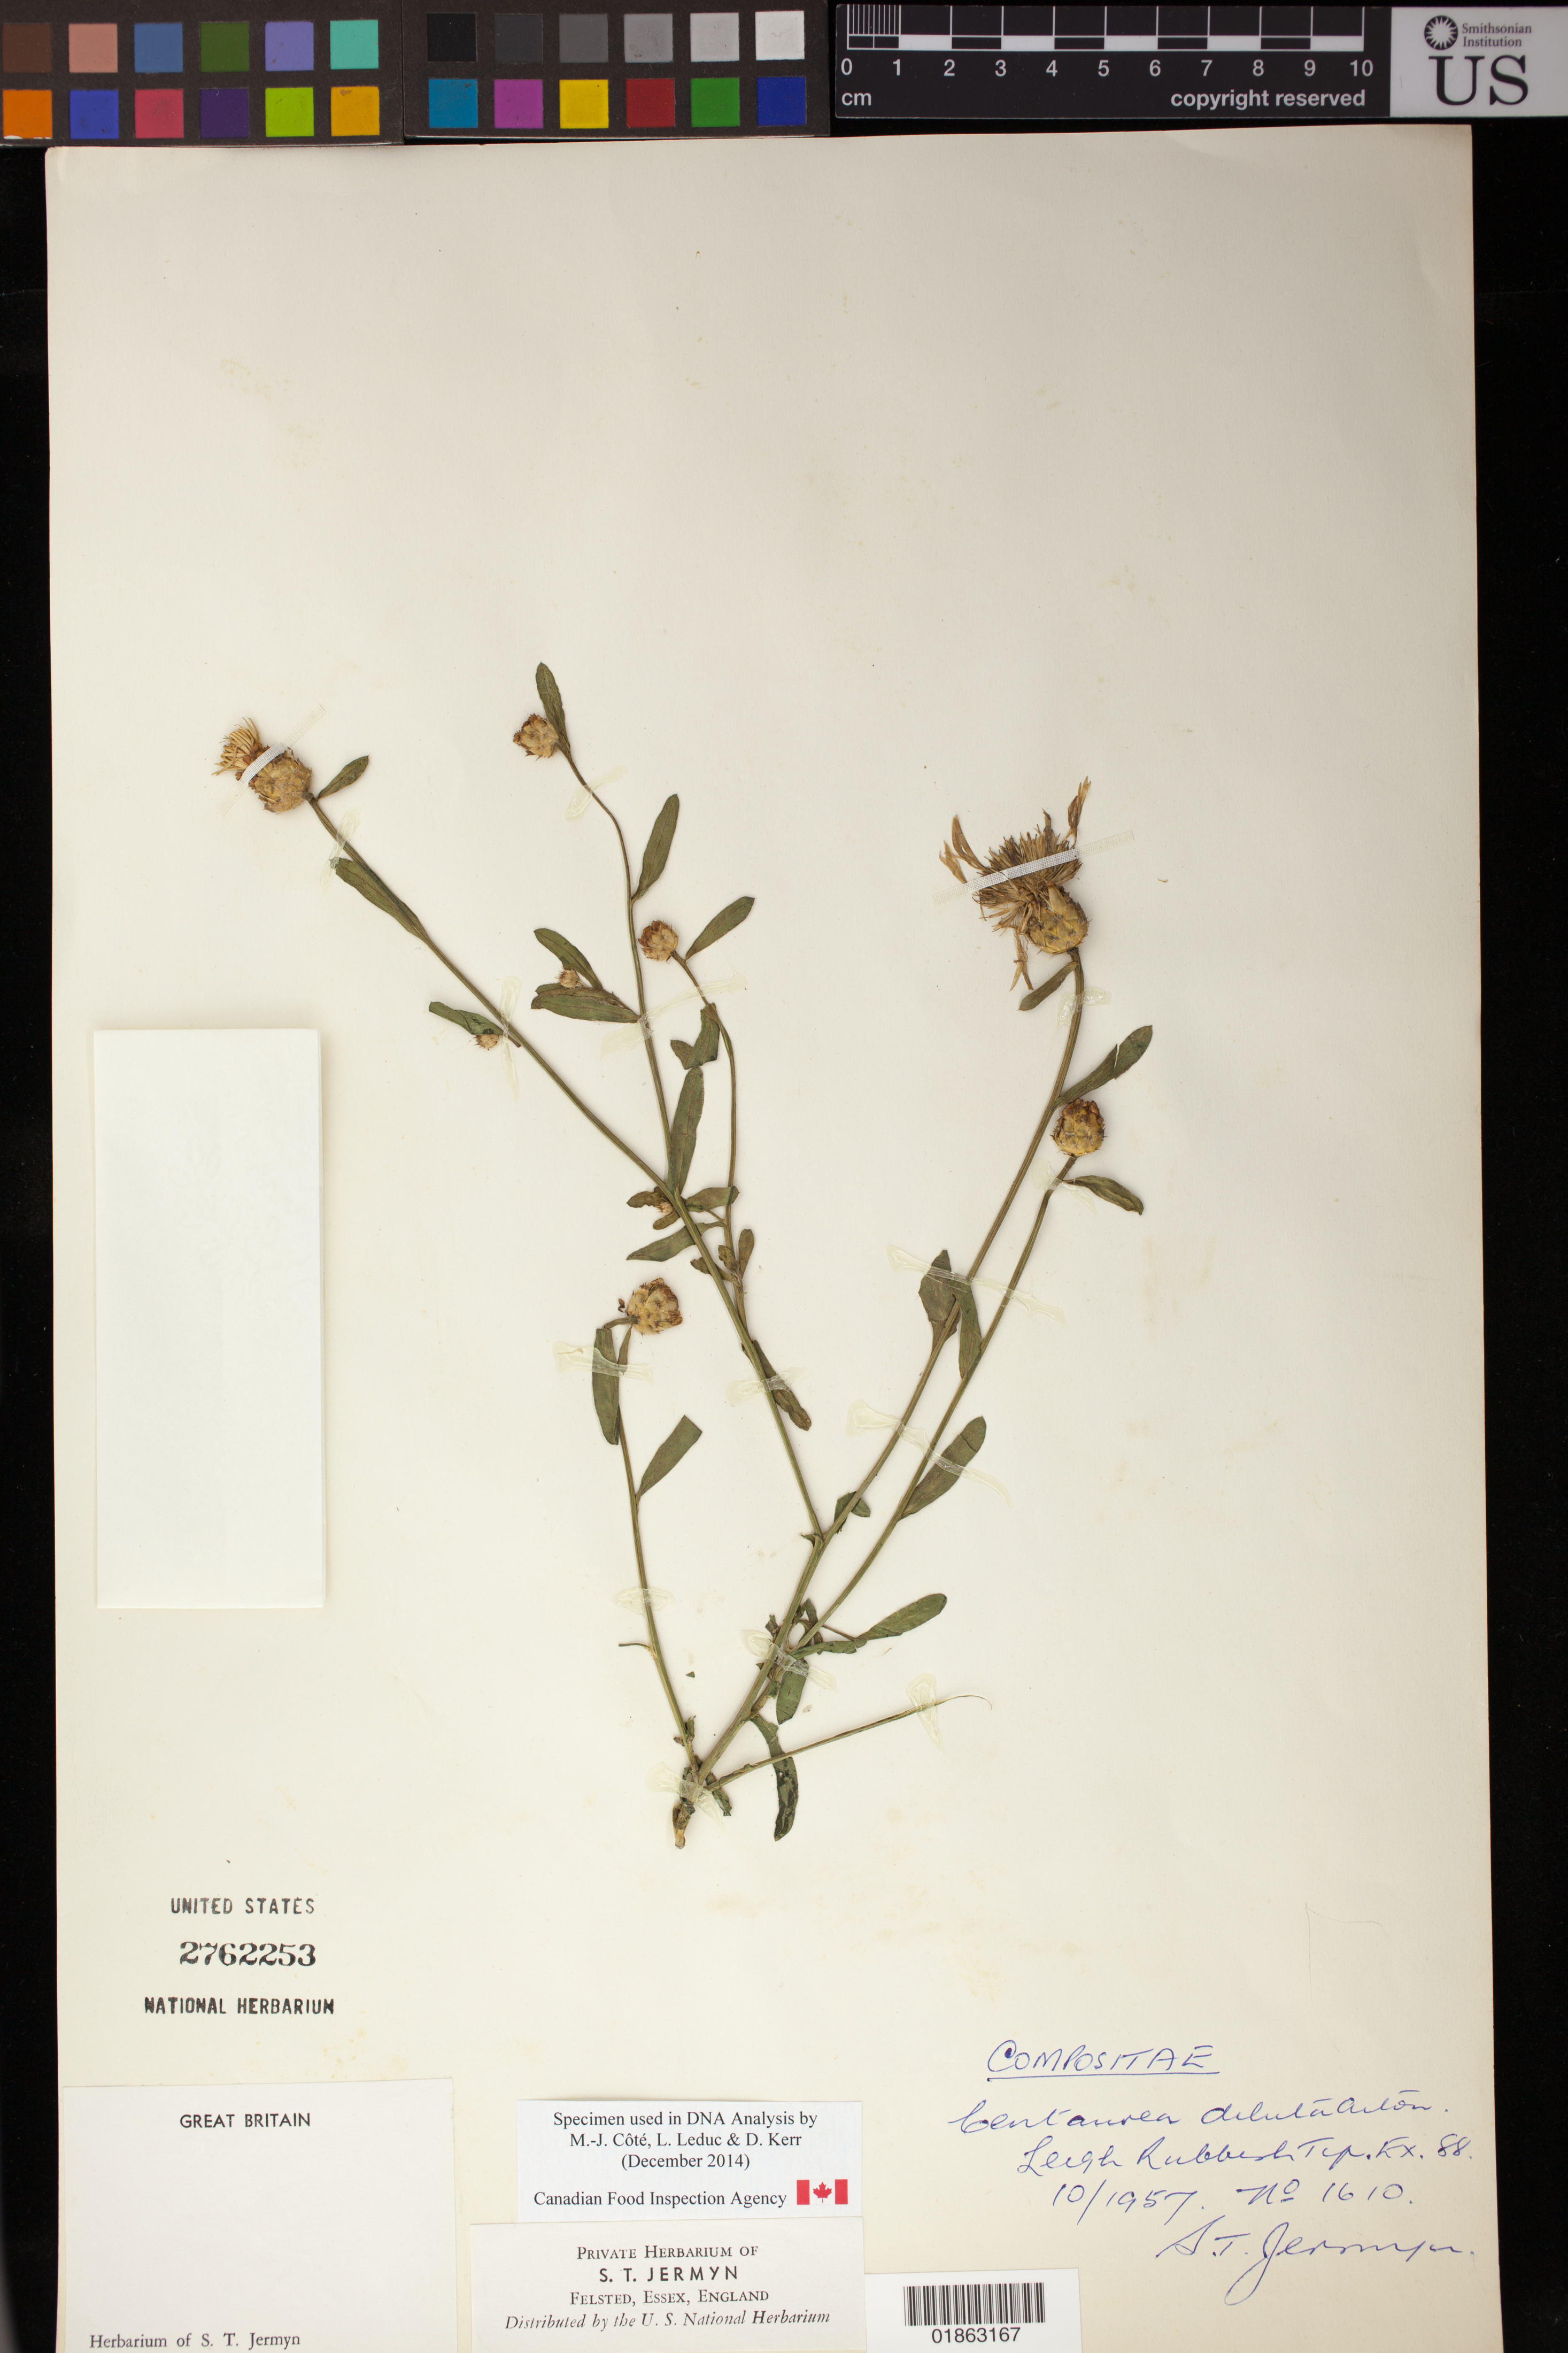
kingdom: Plantae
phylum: Tracheophyta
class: Magnoliopsida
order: Asterales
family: Asteraceae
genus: Centaurea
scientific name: Centaurea diluta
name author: Aiton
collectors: S. Jermyn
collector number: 1610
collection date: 1957-10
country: United Kingdom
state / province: England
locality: Leigh Rubbish Tip. Ex. 88.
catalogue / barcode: US 2762253